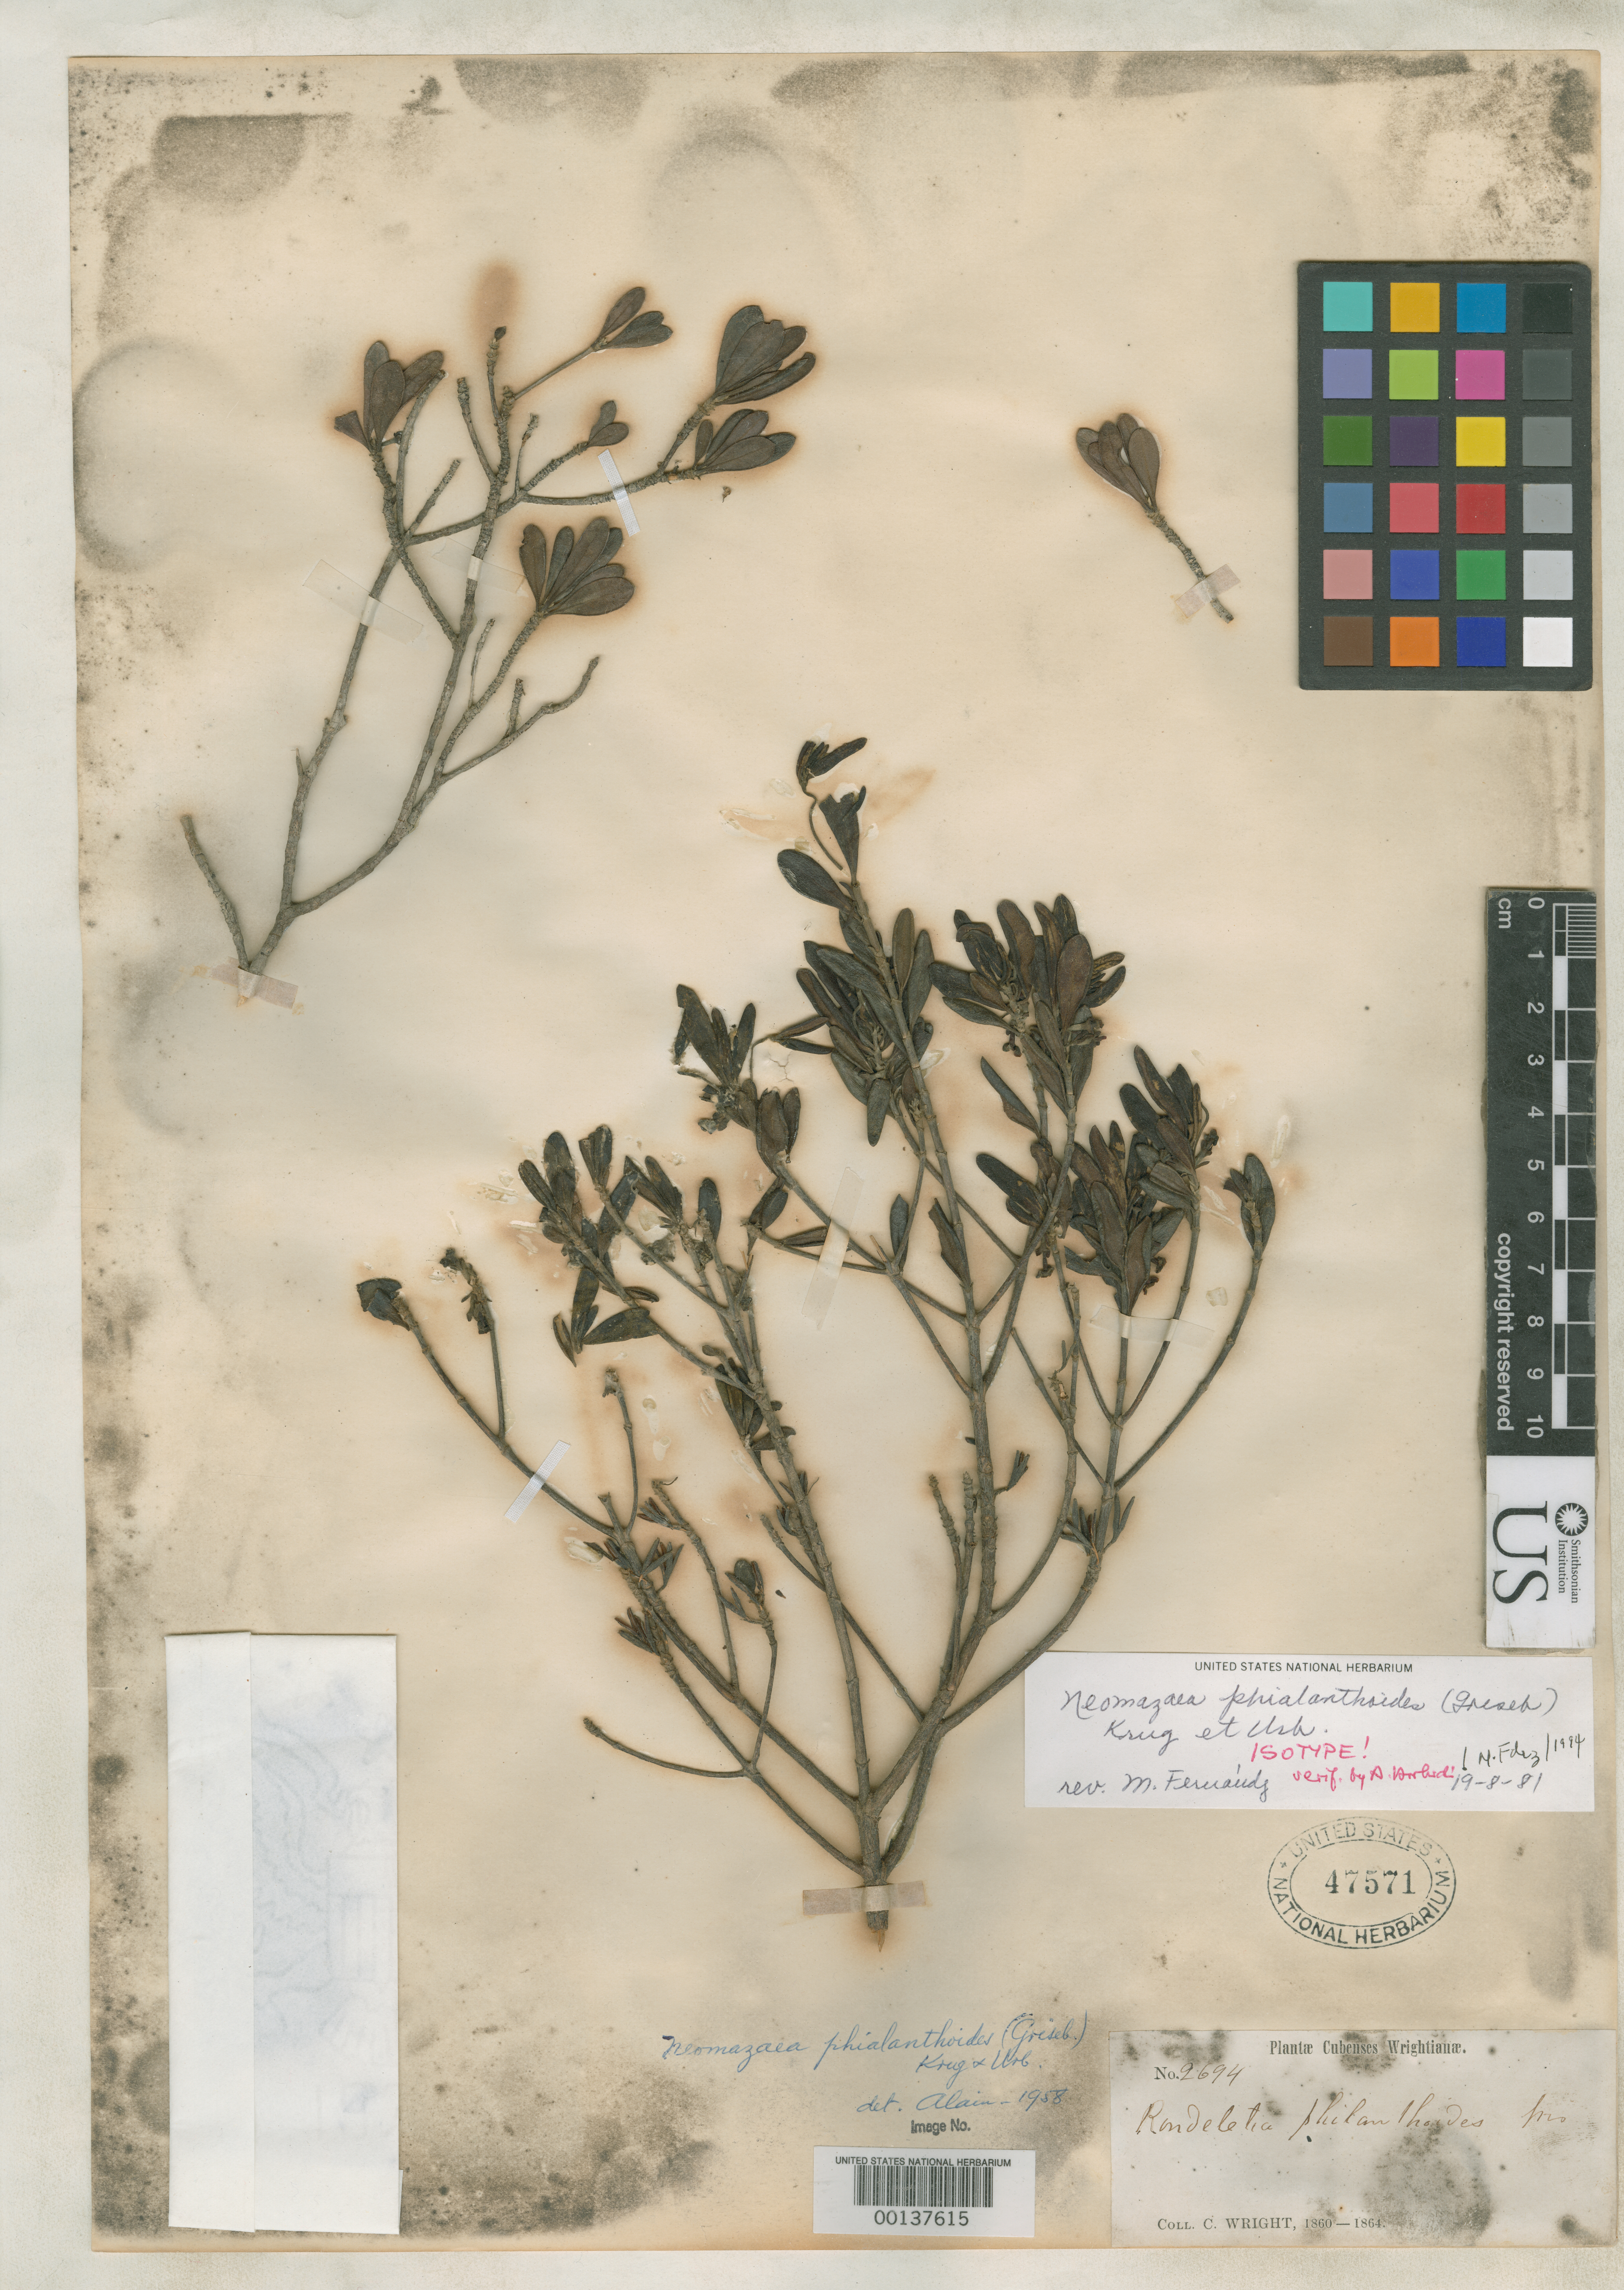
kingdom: Plantae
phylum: Tracheophyta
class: Magnoliopsida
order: Gentianales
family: Rubiaceae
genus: Rondeletia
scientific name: Rondeletia phialanthoides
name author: Griseb.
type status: Isotype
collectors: C. Wright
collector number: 2694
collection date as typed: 1860 to -- --- 1864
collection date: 1860/1864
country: Cuba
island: Greater Antilles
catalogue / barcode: US 47571